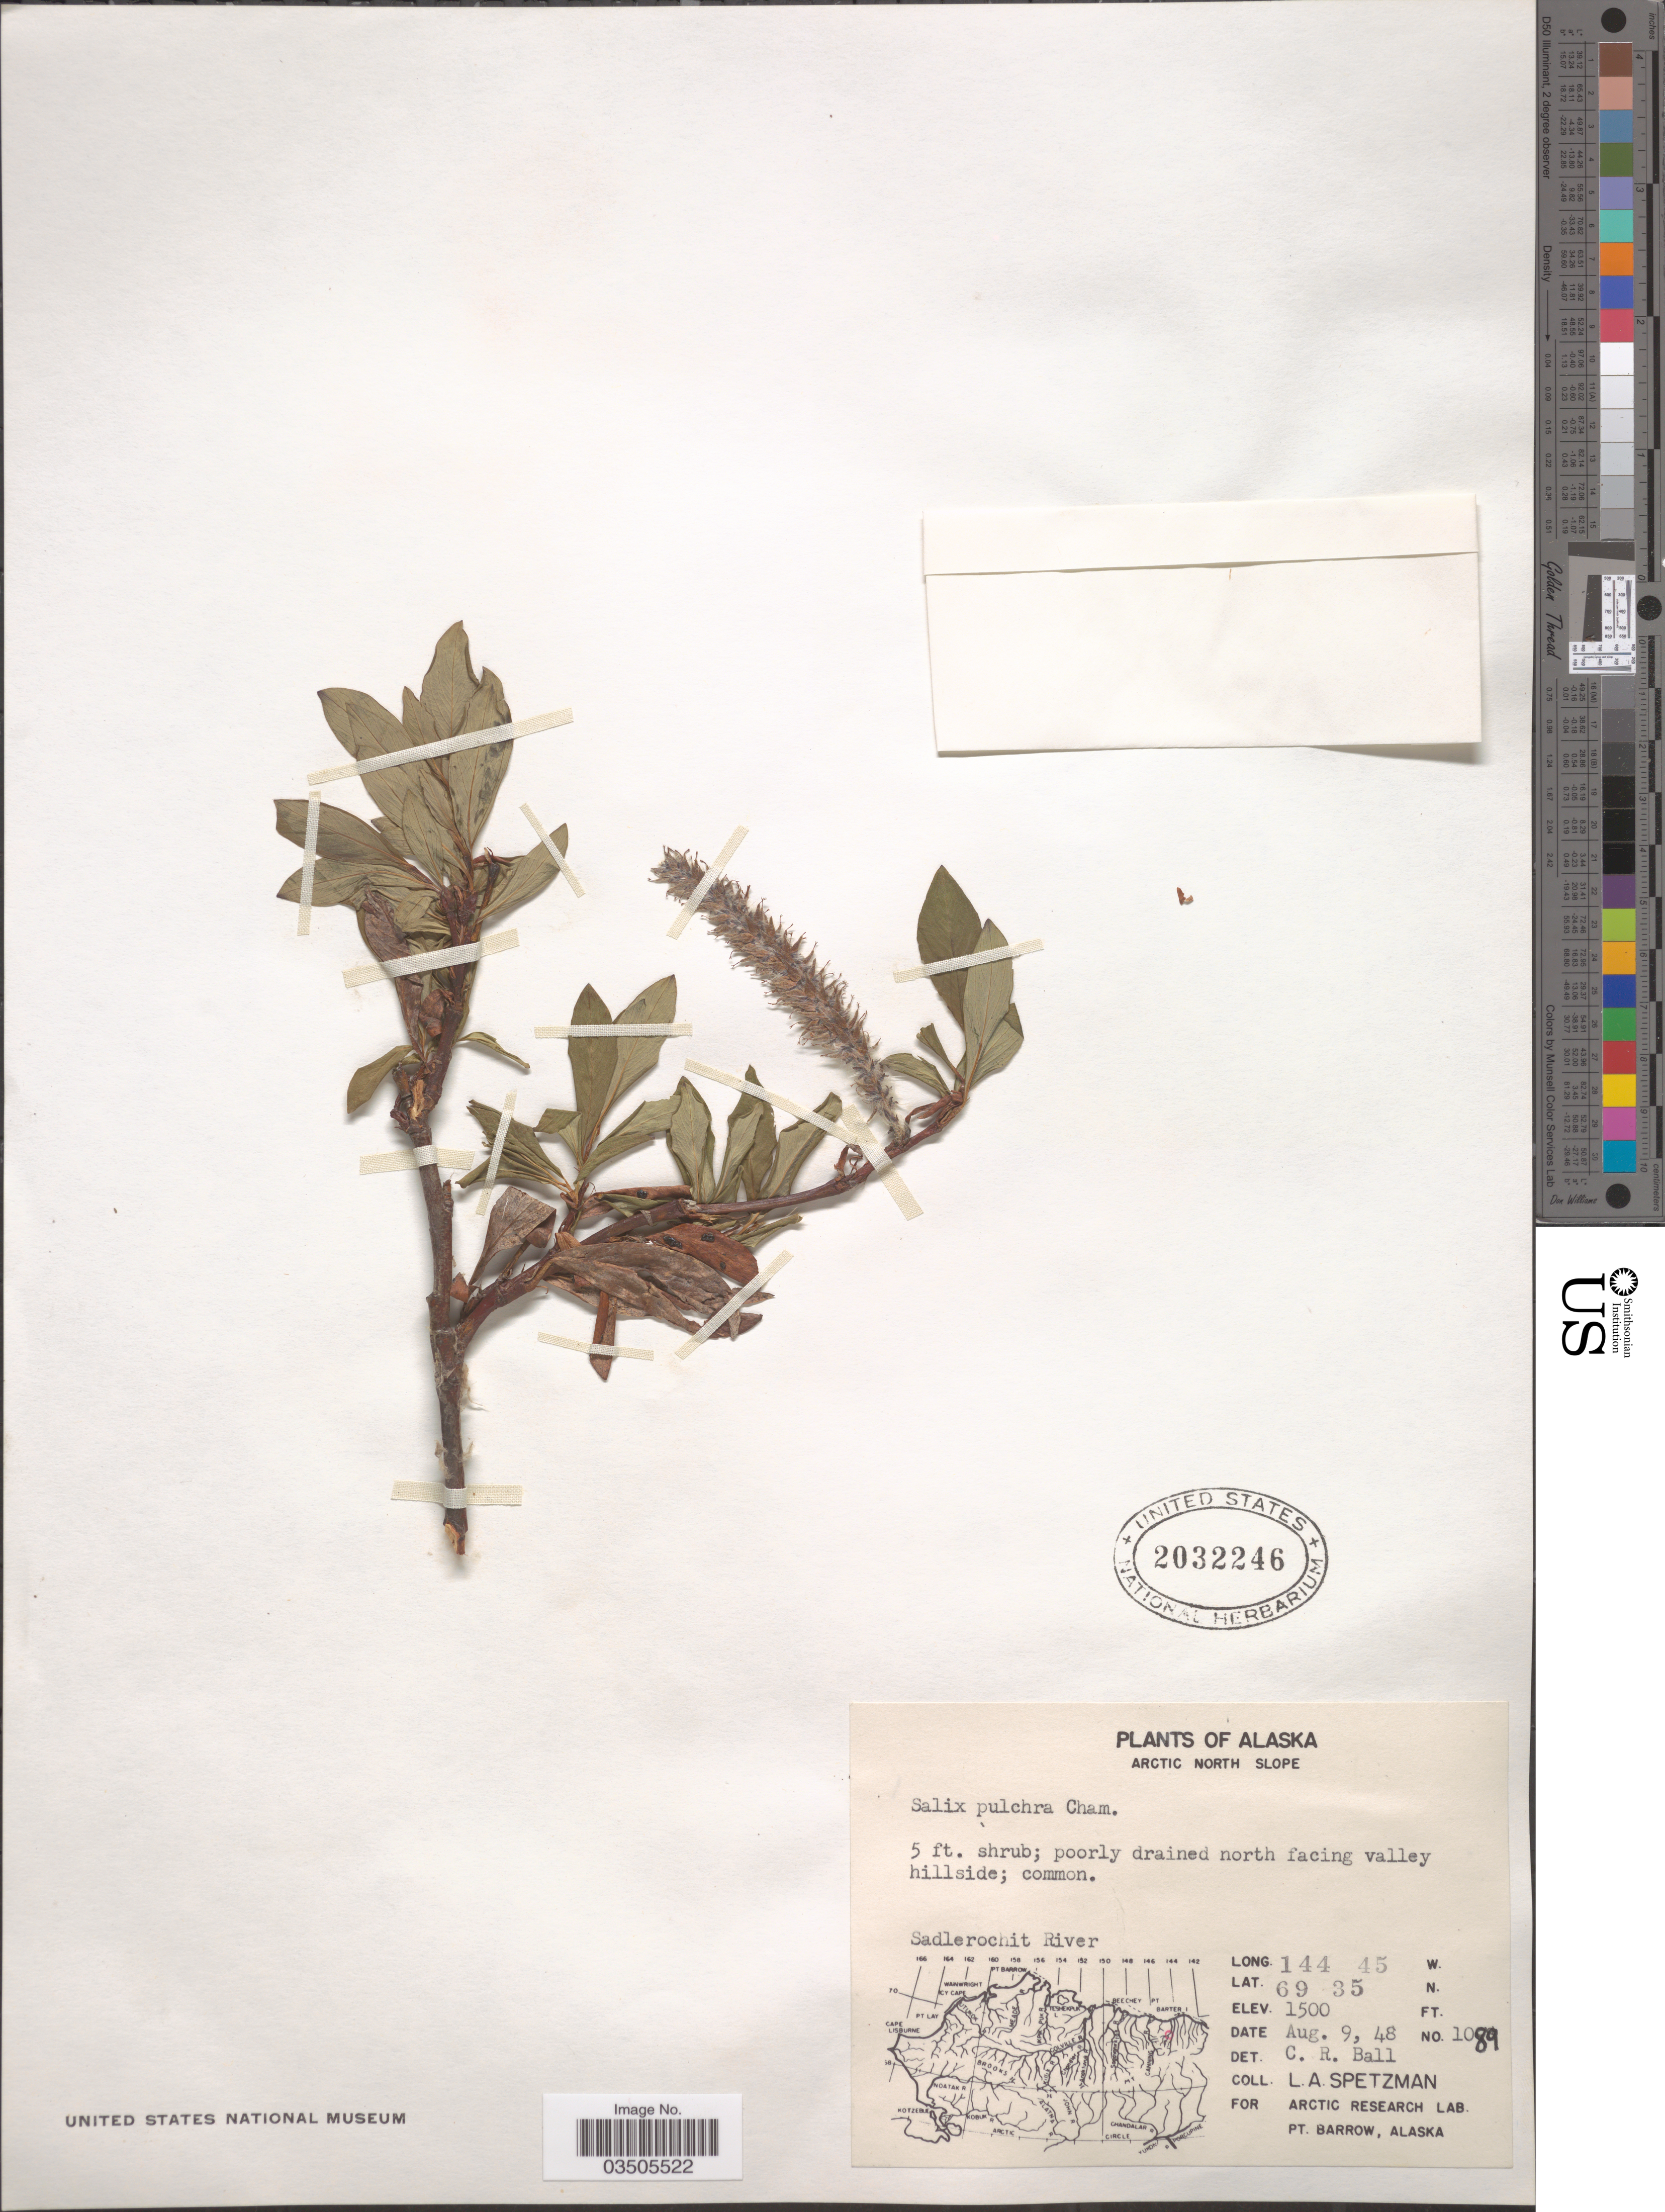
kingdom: Plantae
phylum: Tracheophyta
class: Magnoliopsida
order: Malpighiales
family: Salicaceae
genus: Salix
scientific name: Salix pulchra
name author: Cham.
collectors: L. Spetzman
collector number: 1089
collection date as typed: Transcribed d/m/y: 9/8/48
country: United States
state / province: Alaska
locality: Arctic North Slope. Poorly drained north facing valley hillside. Sadlerochit River.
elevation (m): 457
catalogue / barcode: US 2032246